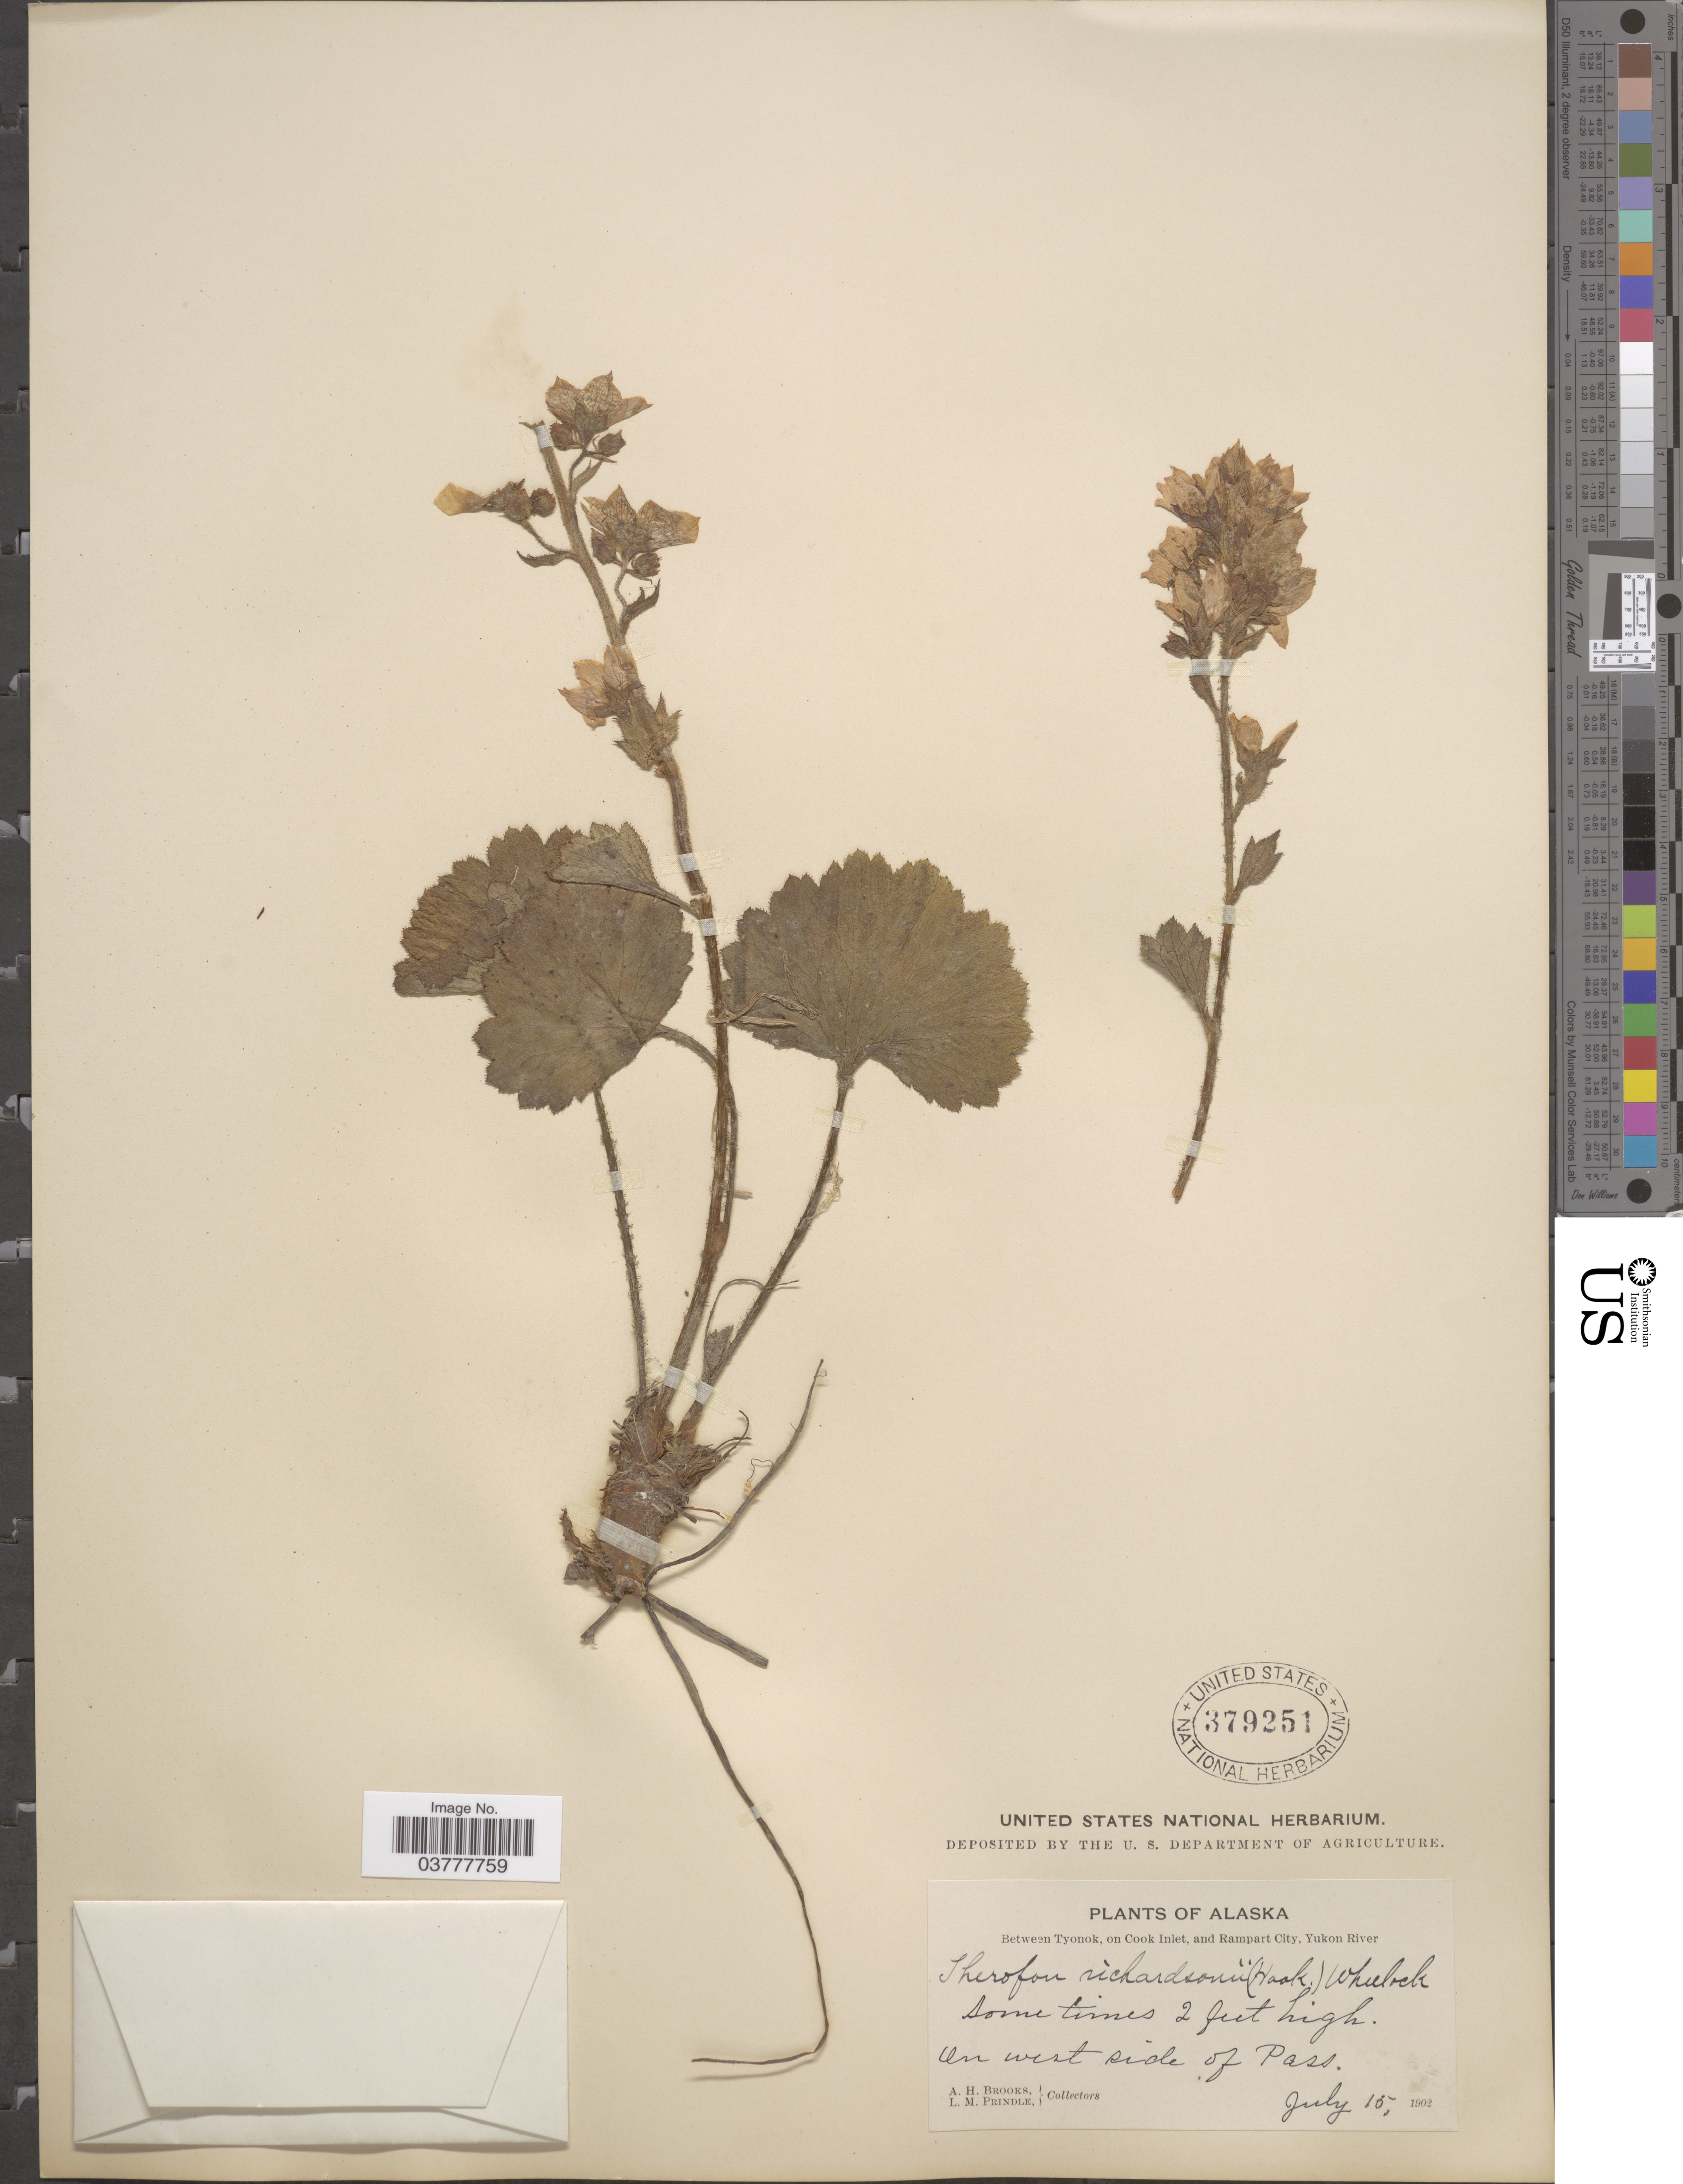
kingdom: Plantae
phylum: Tracheophyta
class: Magnoliopsida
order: Saxifragales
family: Saxifragaceae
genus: Boykinia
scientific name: Boykinia richardsonii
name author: (Hook.) A. Gray ex B.D. Jacks.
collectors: A. Brooks & L. Prindle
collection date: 1902-07-15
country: United States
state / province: Alaska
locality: Between Tyonok, on Cook Inlet, and Rampart City, Yukon River. On west side of Pass.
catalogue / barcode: US 379251